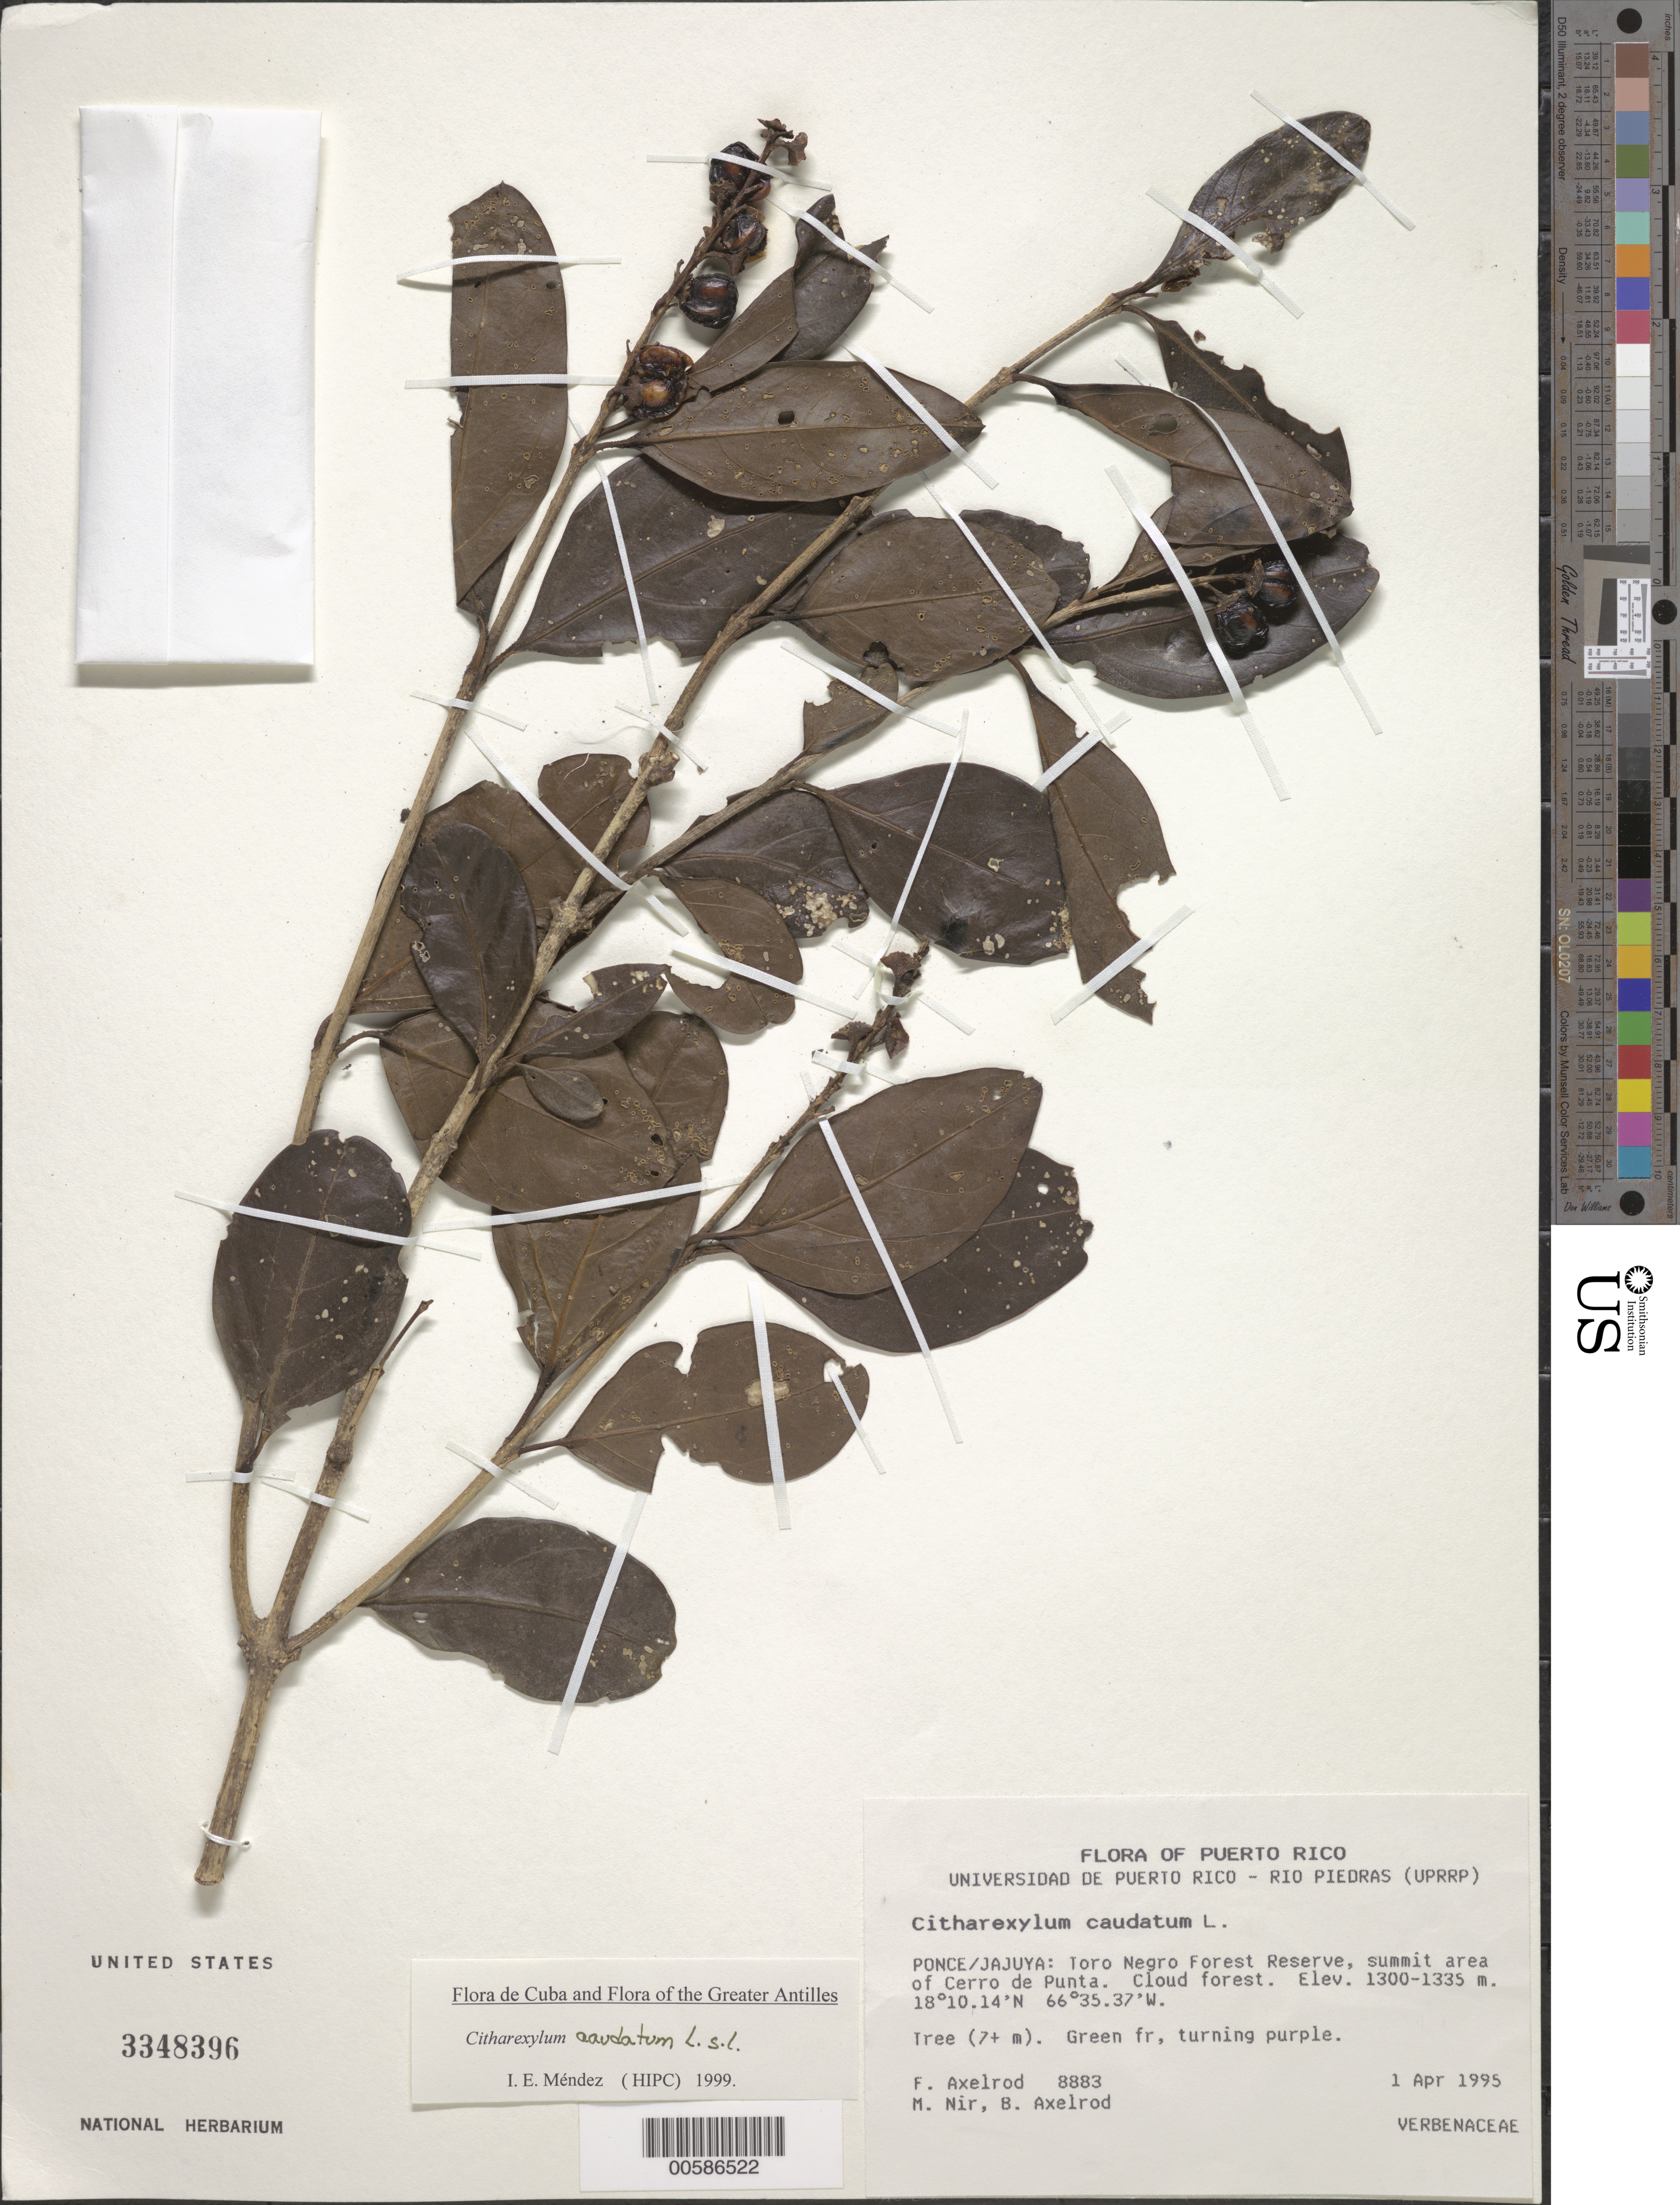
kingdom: Plantae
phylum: Tracheophyta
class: Magnoliopsida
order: Lamiales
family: Verbenaceae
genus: Citharexylum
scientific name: Citharexylum caudatum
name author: L.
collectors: F. S. Axelrod, M. A. Nir, B. Axelrod & P. González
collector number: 8883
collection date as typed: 01 Apr 1995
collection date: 1995-04-01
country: Puerto Rico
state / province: Jayuya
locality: Ponce/Jajuya: Tor Negro Forest Reserve, summit area of Cerro de Punta.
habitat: Cloud forest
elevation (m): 1300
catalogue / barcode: US 3348396